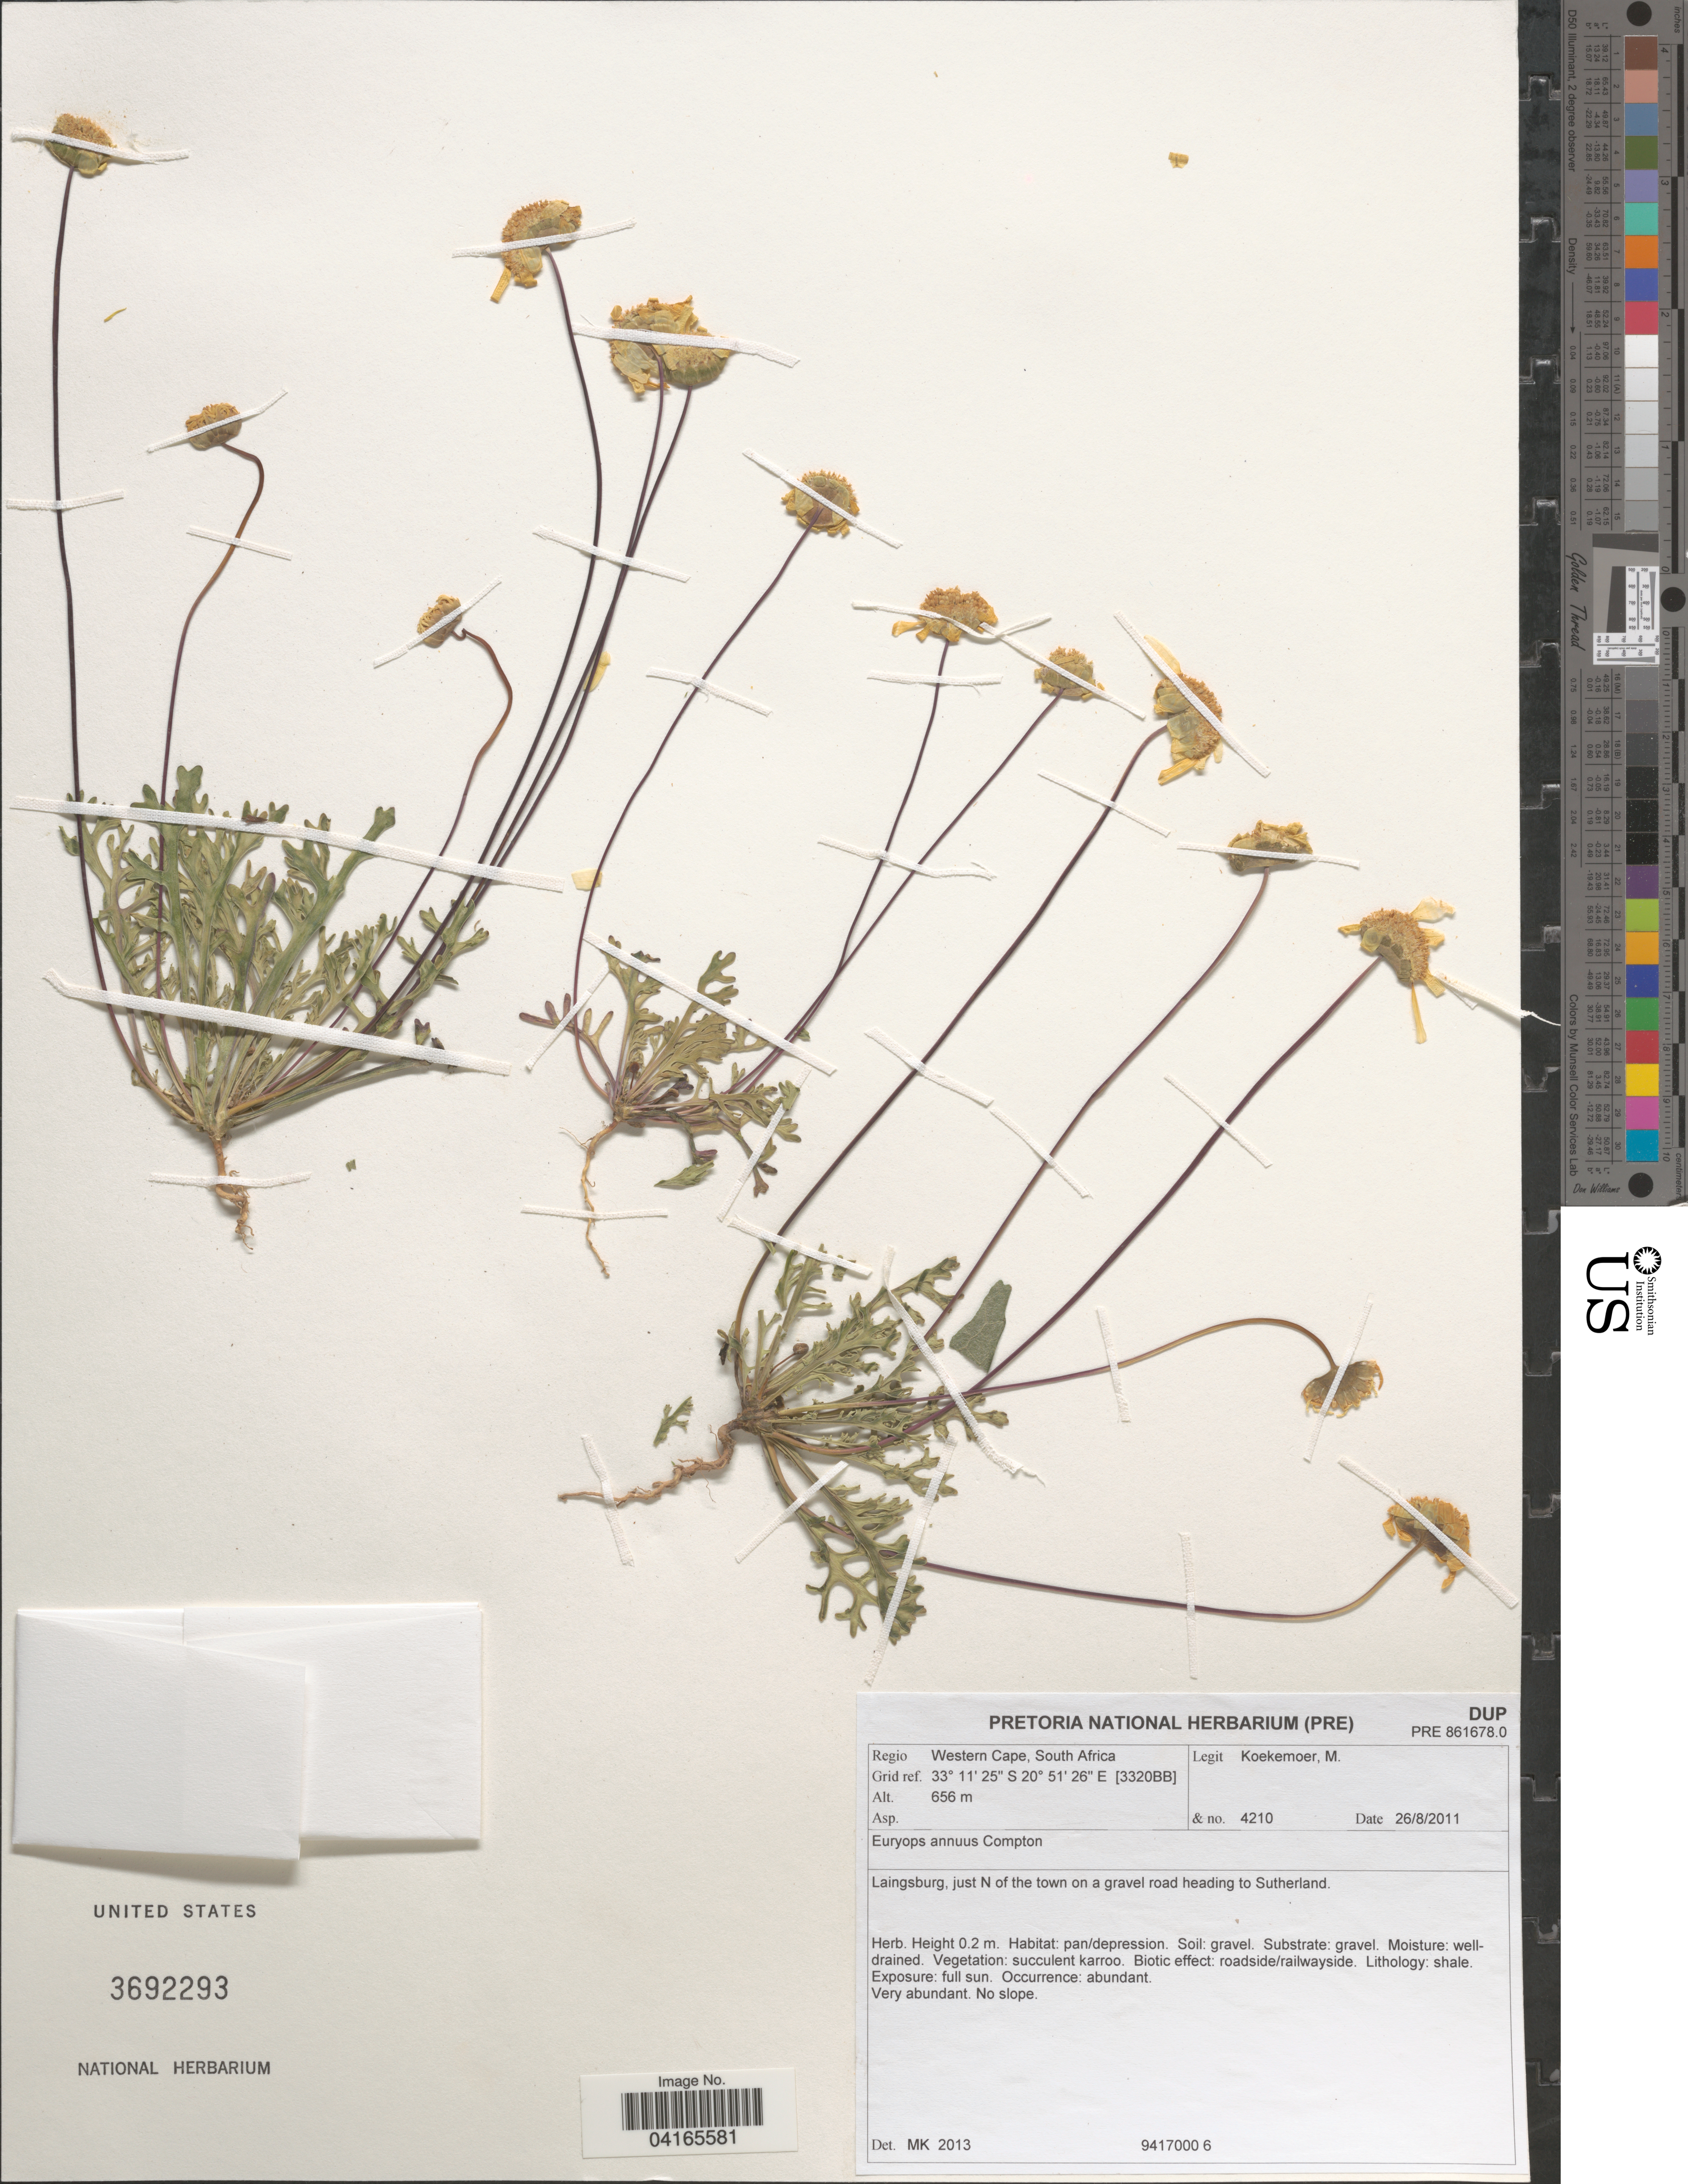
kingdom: Plantae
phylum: Tracheophyta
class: Magnoliopsida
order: Asterales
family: Asteraceae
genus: Euryops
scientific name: Euryops annuus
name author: Compton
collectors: M. Koekemoer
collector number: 4210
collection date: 2011-08-26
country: South Africa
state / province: Western Cape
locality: Regio Western Cape. Laingsburg, just N of the town on a gravel road heading to Sutherland. [3320BB].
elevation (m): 656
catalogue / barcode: US 3692293